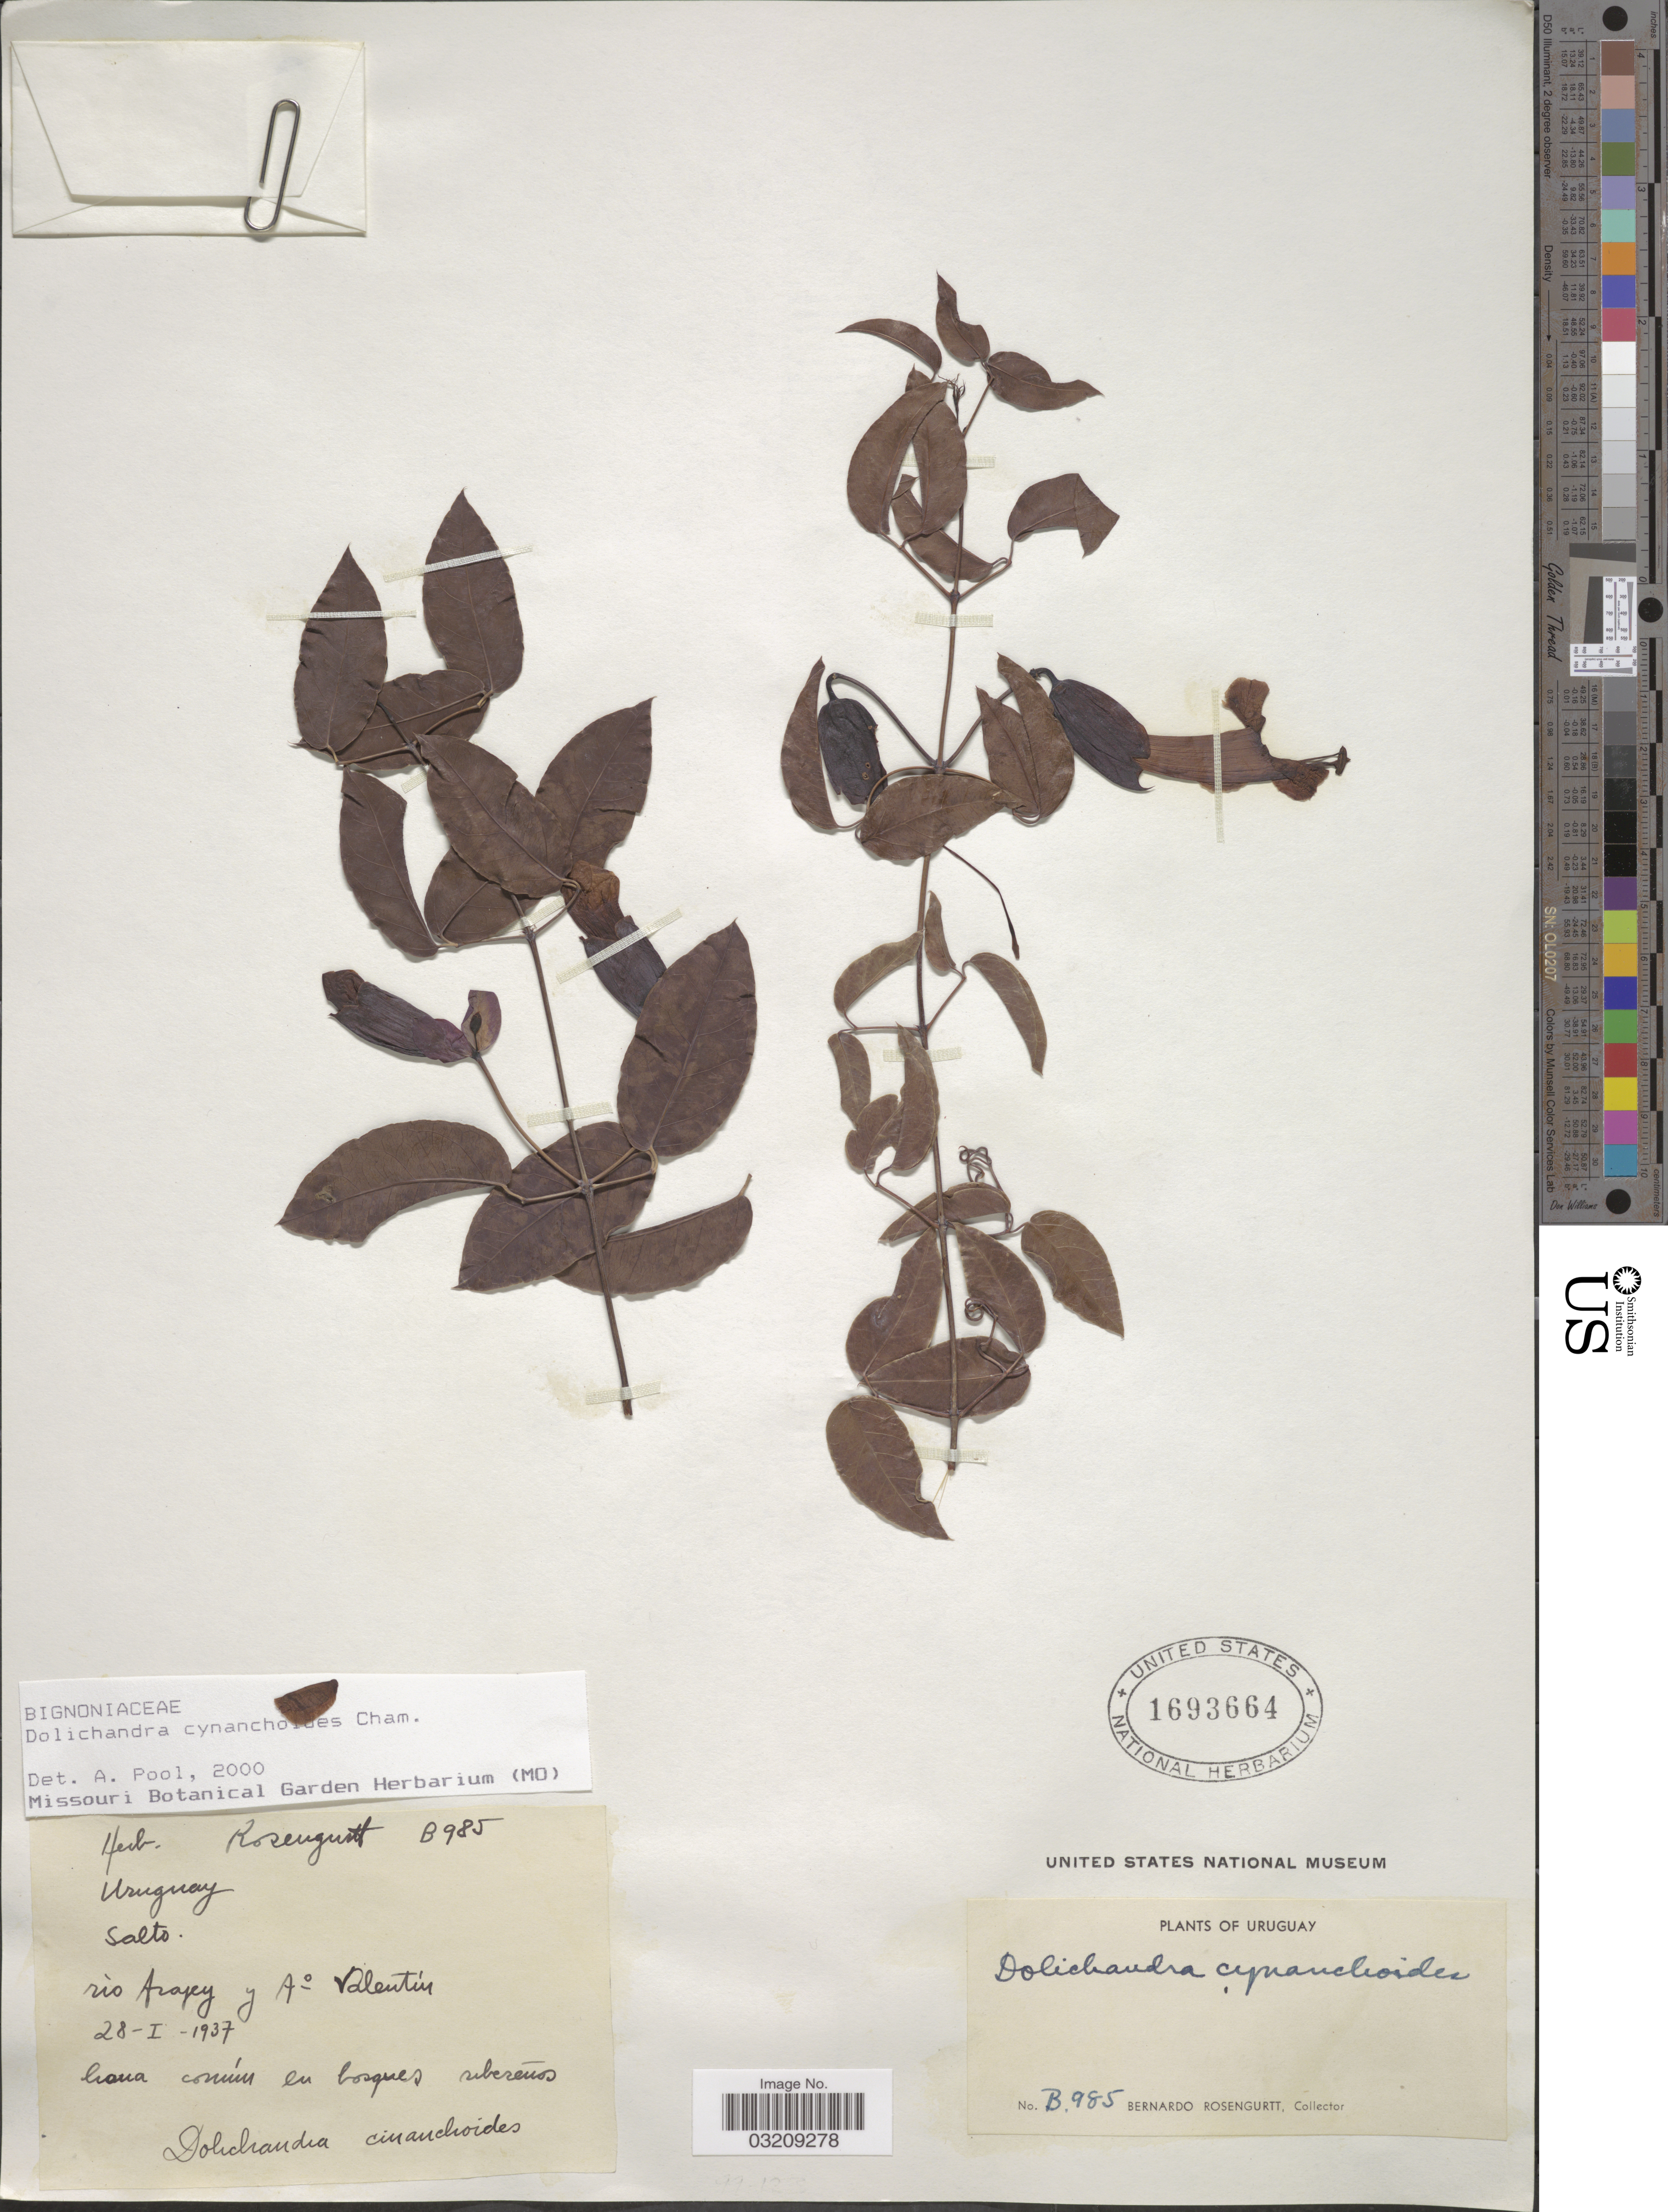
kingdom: Plantae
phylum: Tracheophyta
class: Magnoliopsida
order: Lamiales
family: Bignoniaceae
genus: Dolichandra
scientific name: Dolichandra cynanchoides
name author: Cham.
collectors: B. Rosengurtt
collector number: B985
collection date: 1937-01-28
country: Uruguay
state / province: Salto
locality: Rio Arapey y A° Valentiín.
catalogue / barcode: US 1693664